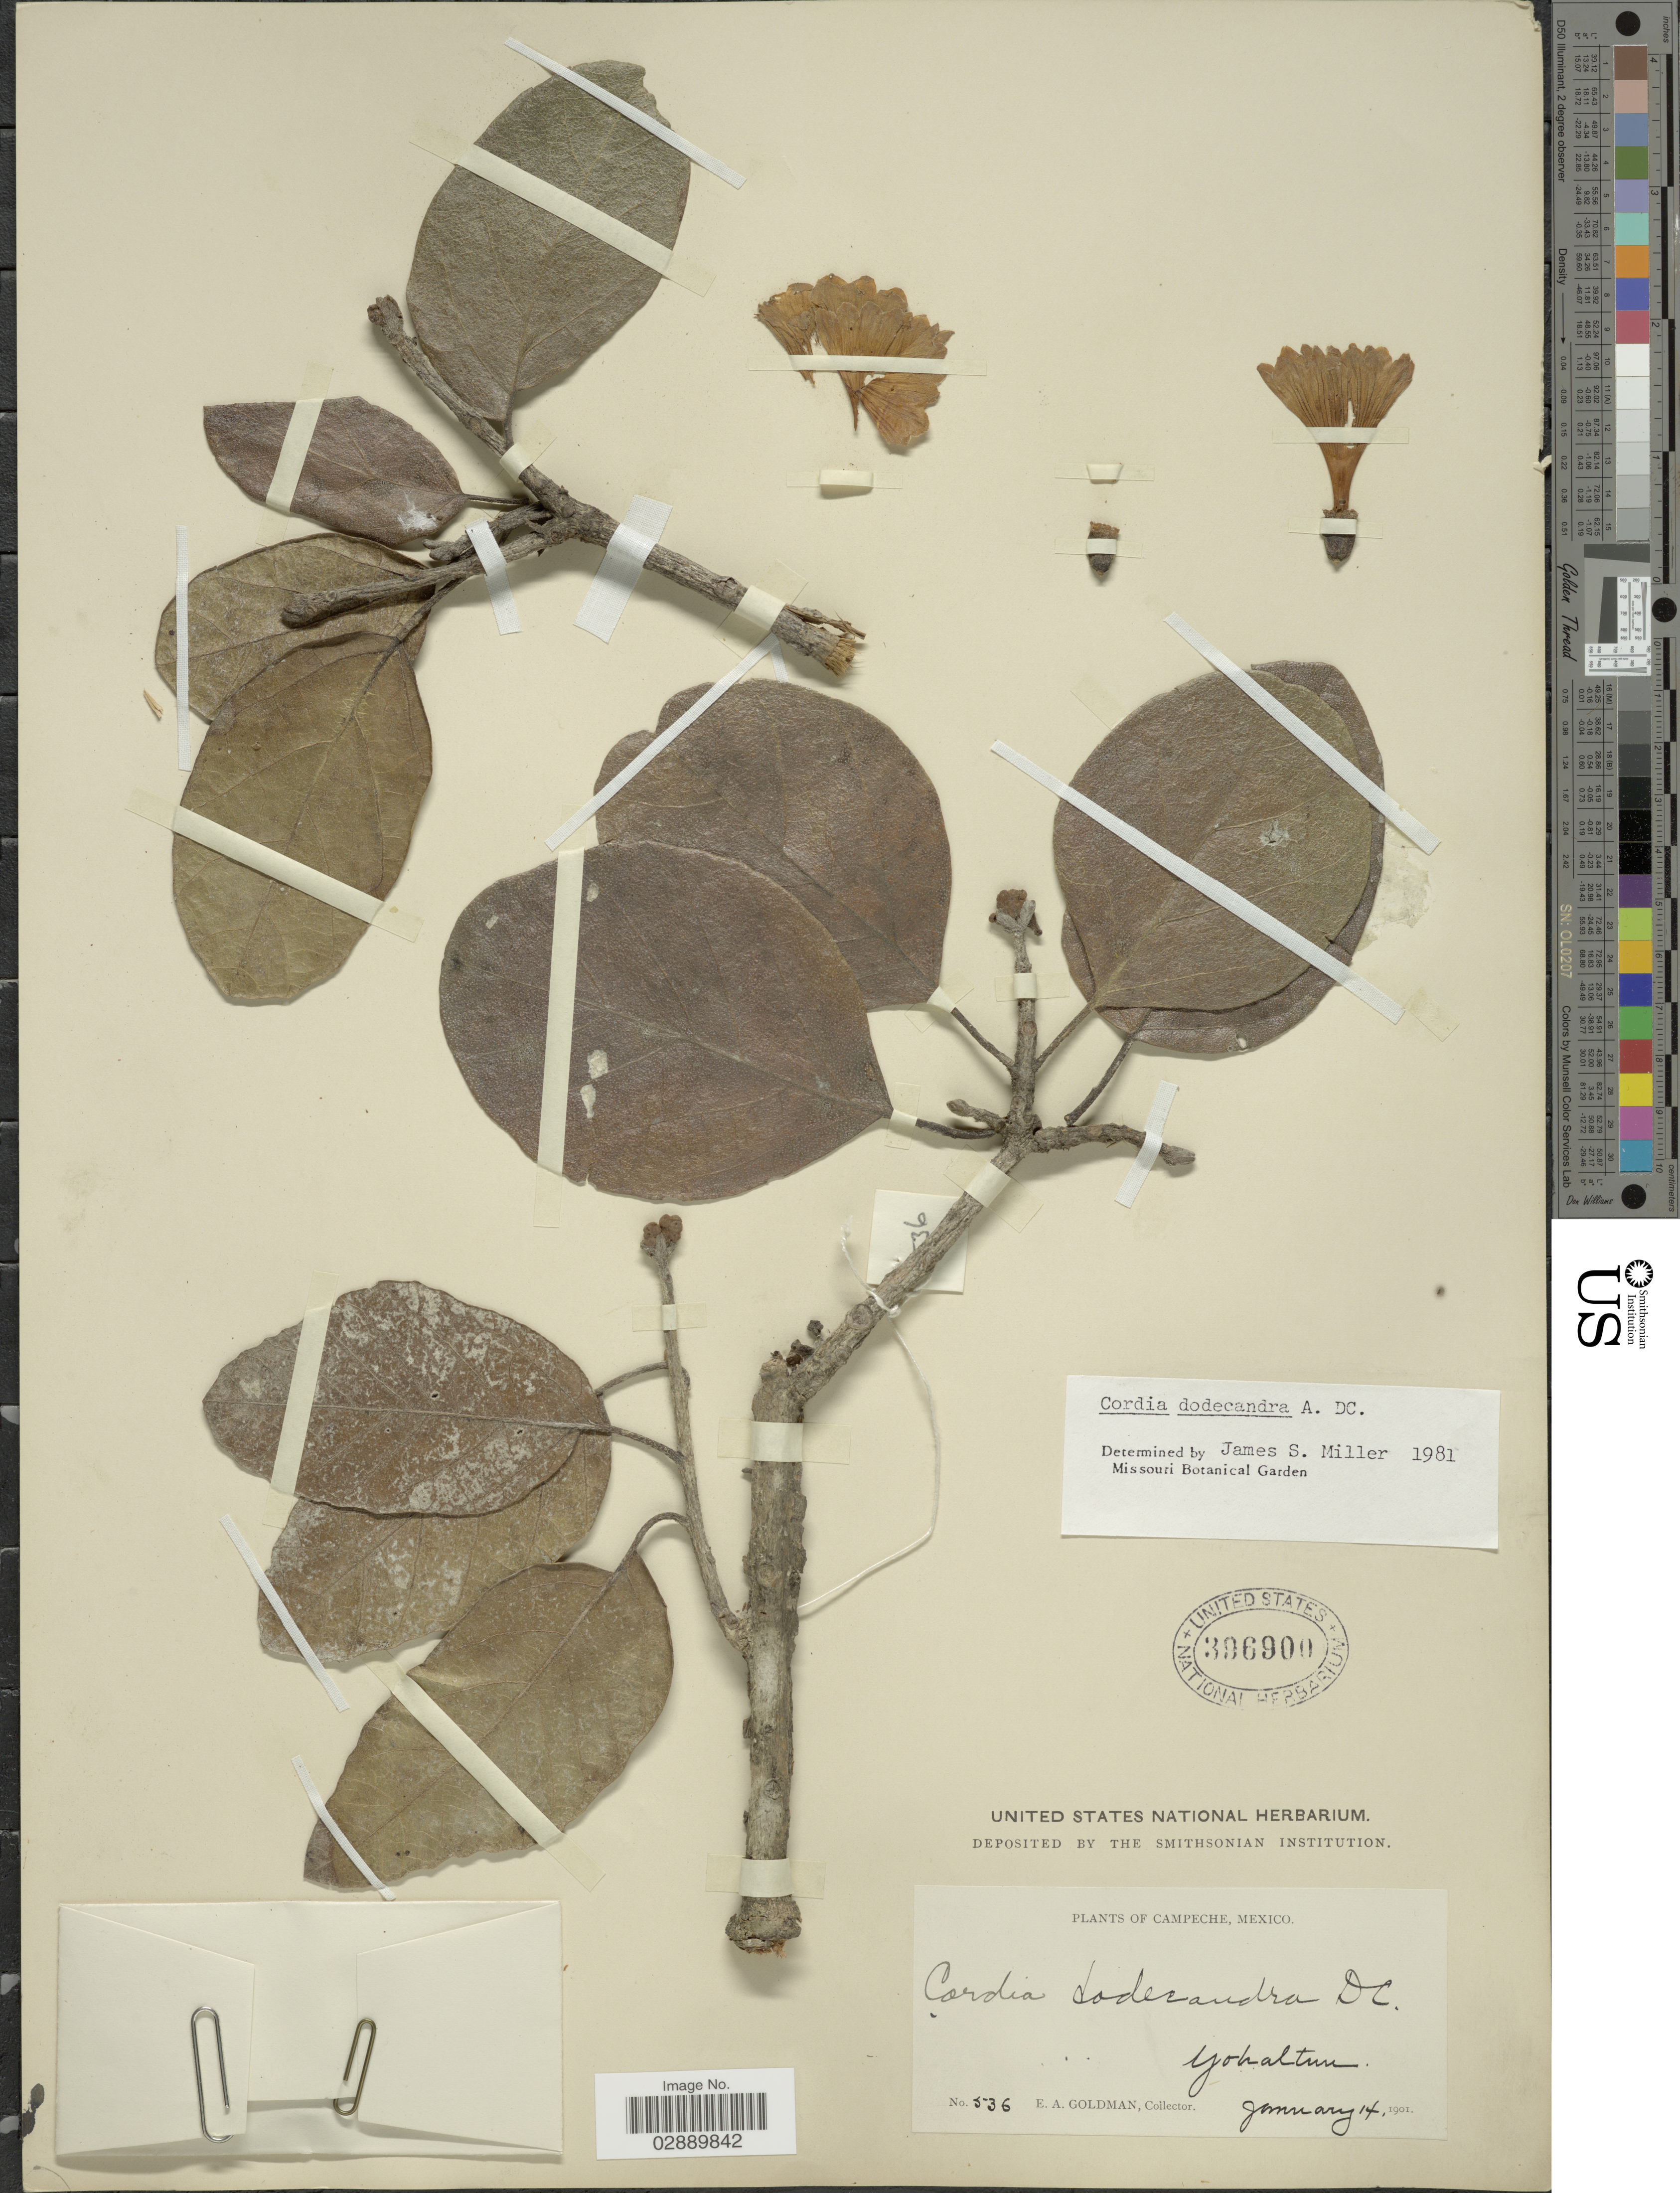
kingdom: Plantae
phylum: Tracheophyta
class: Magnoliopsida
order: Boraginales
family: Cordiaceae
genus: Cordia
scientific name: Cordia dodecandra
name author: A. DC.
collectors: E. A. Goldman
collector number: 536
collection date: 1901-01-04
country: Mexico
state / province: Campeche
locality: Yohaltun.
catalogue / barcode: US 396900